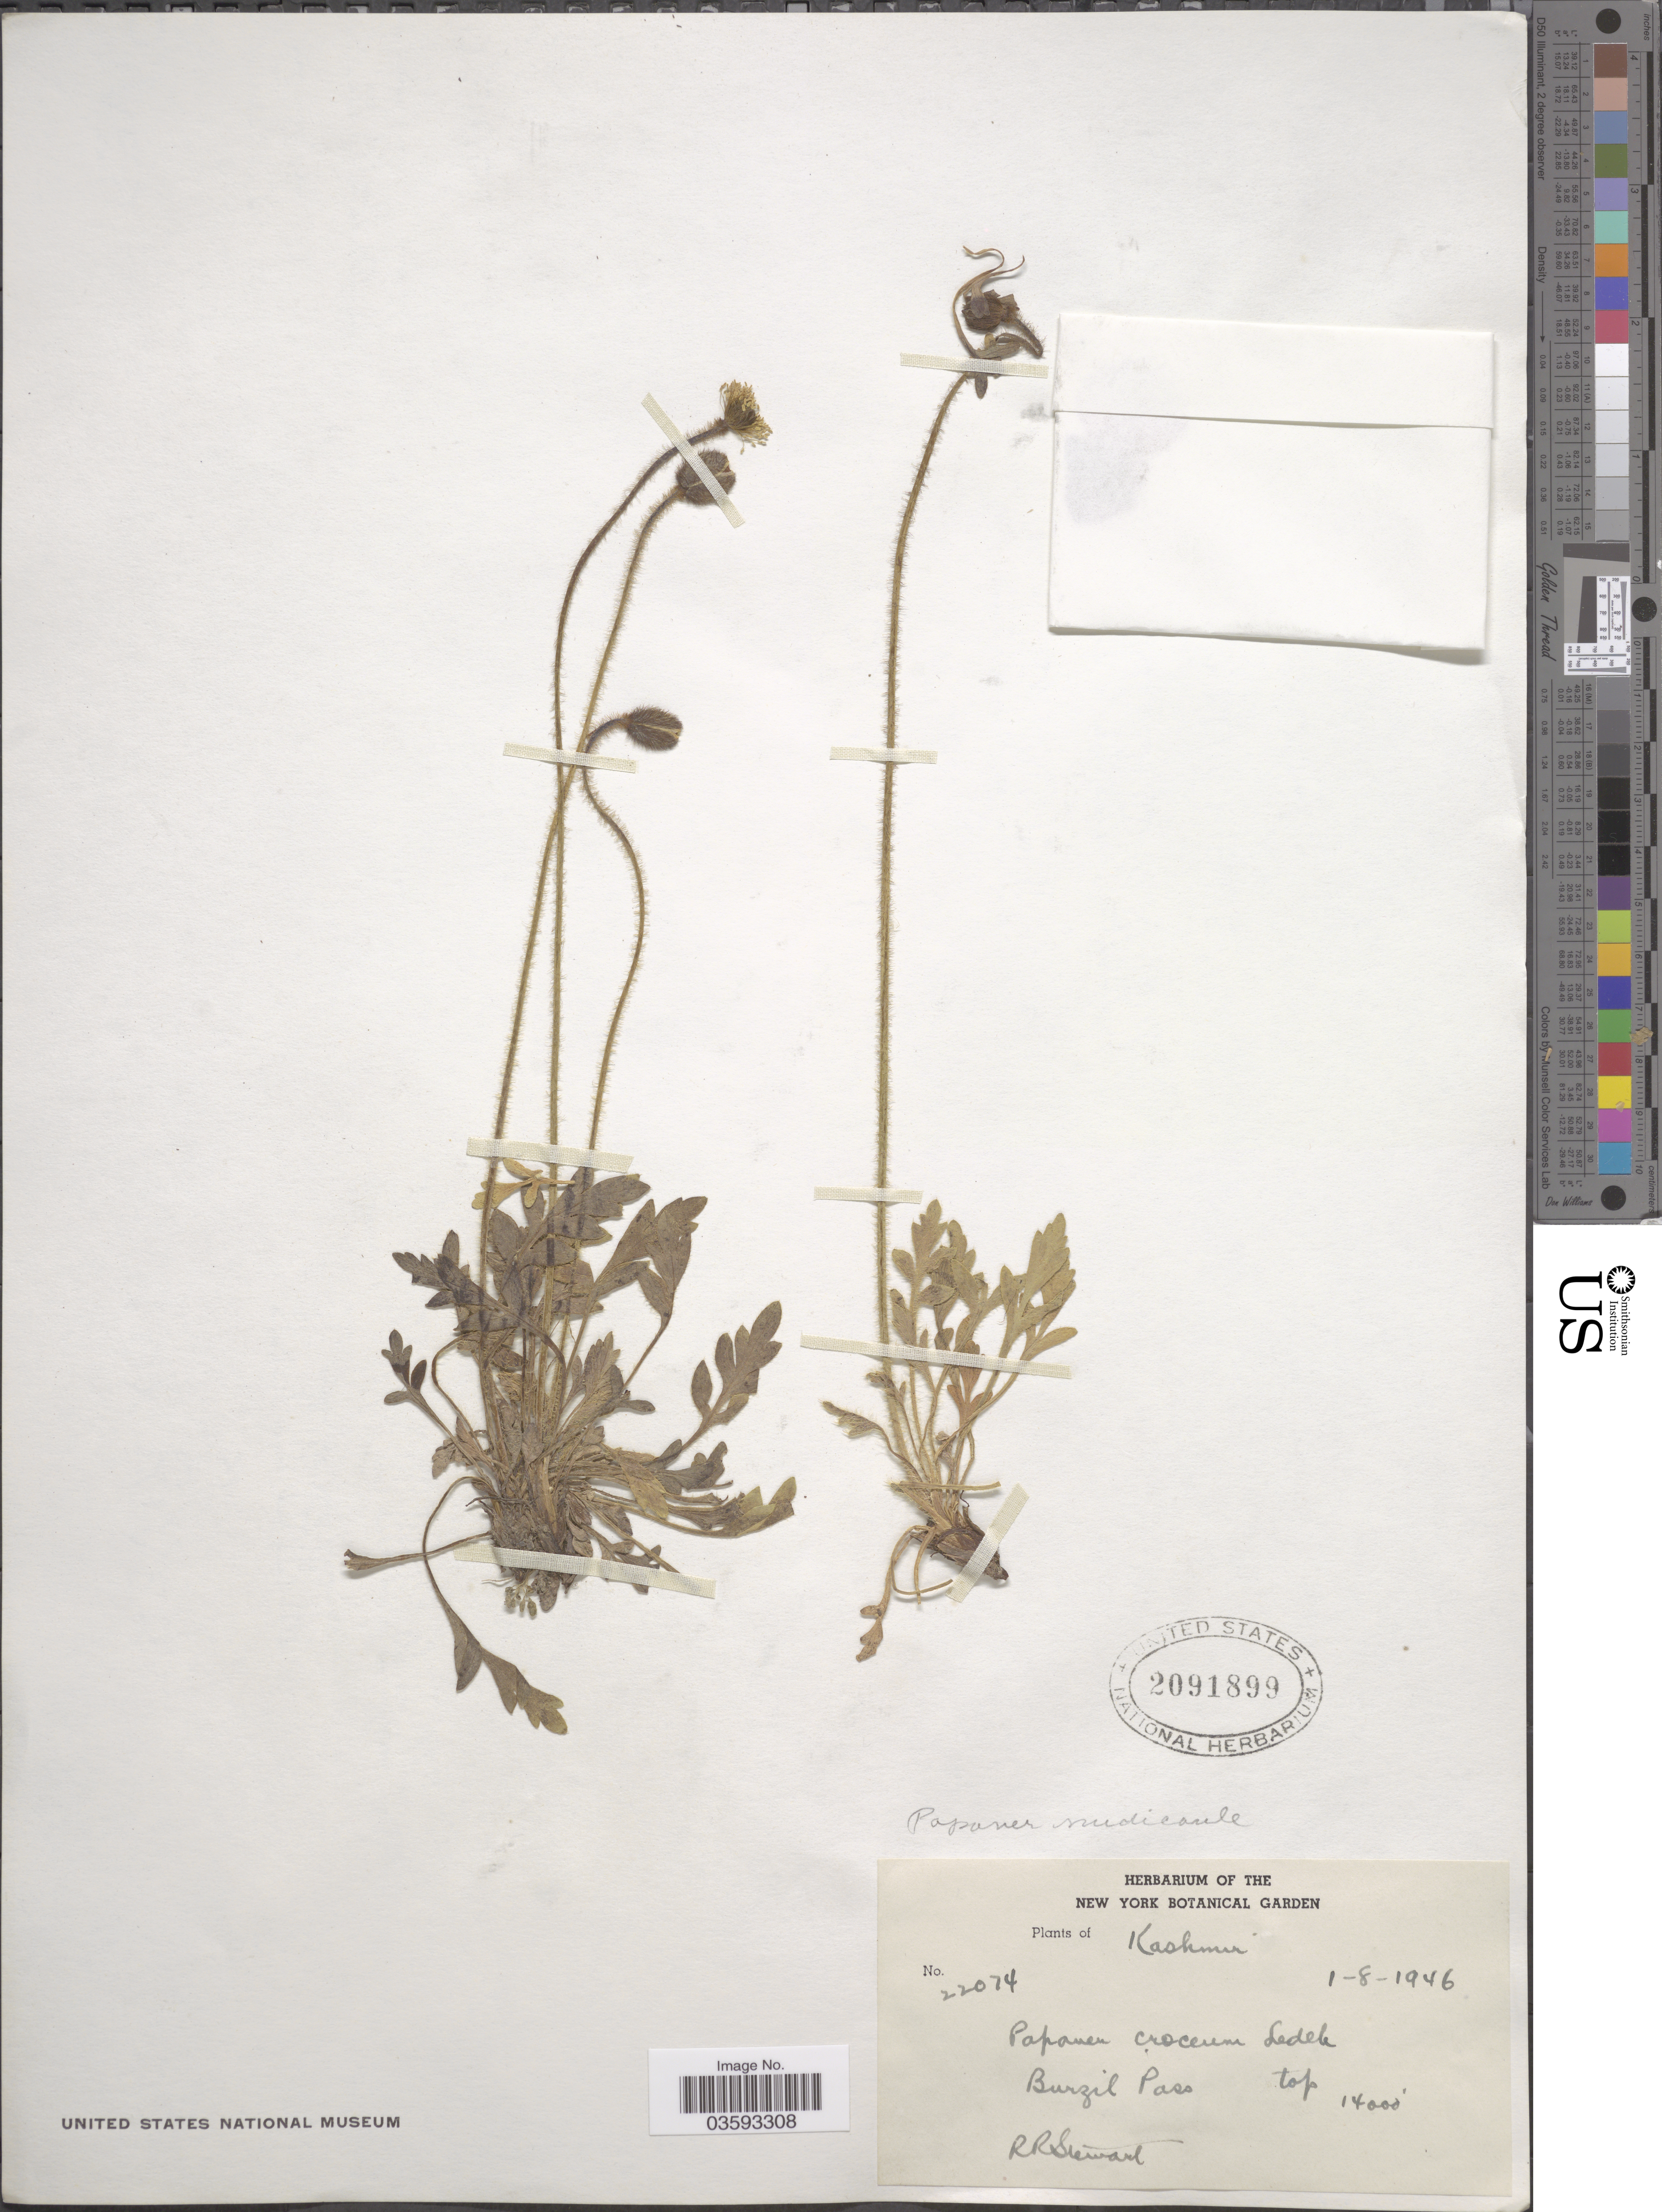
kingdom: Plantae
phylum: Tracheophyta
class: Magnoliopsida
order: Ranunculales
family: Papaveraceae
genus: Papaver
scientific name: Papaver nudicaule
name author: L.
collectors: R. Stewart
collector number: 22074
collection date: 1946-08-01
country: India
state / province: Jammu and Kashmir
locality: Kashmir. Burzil Pass.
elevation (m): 4267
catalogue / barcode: US 2091899